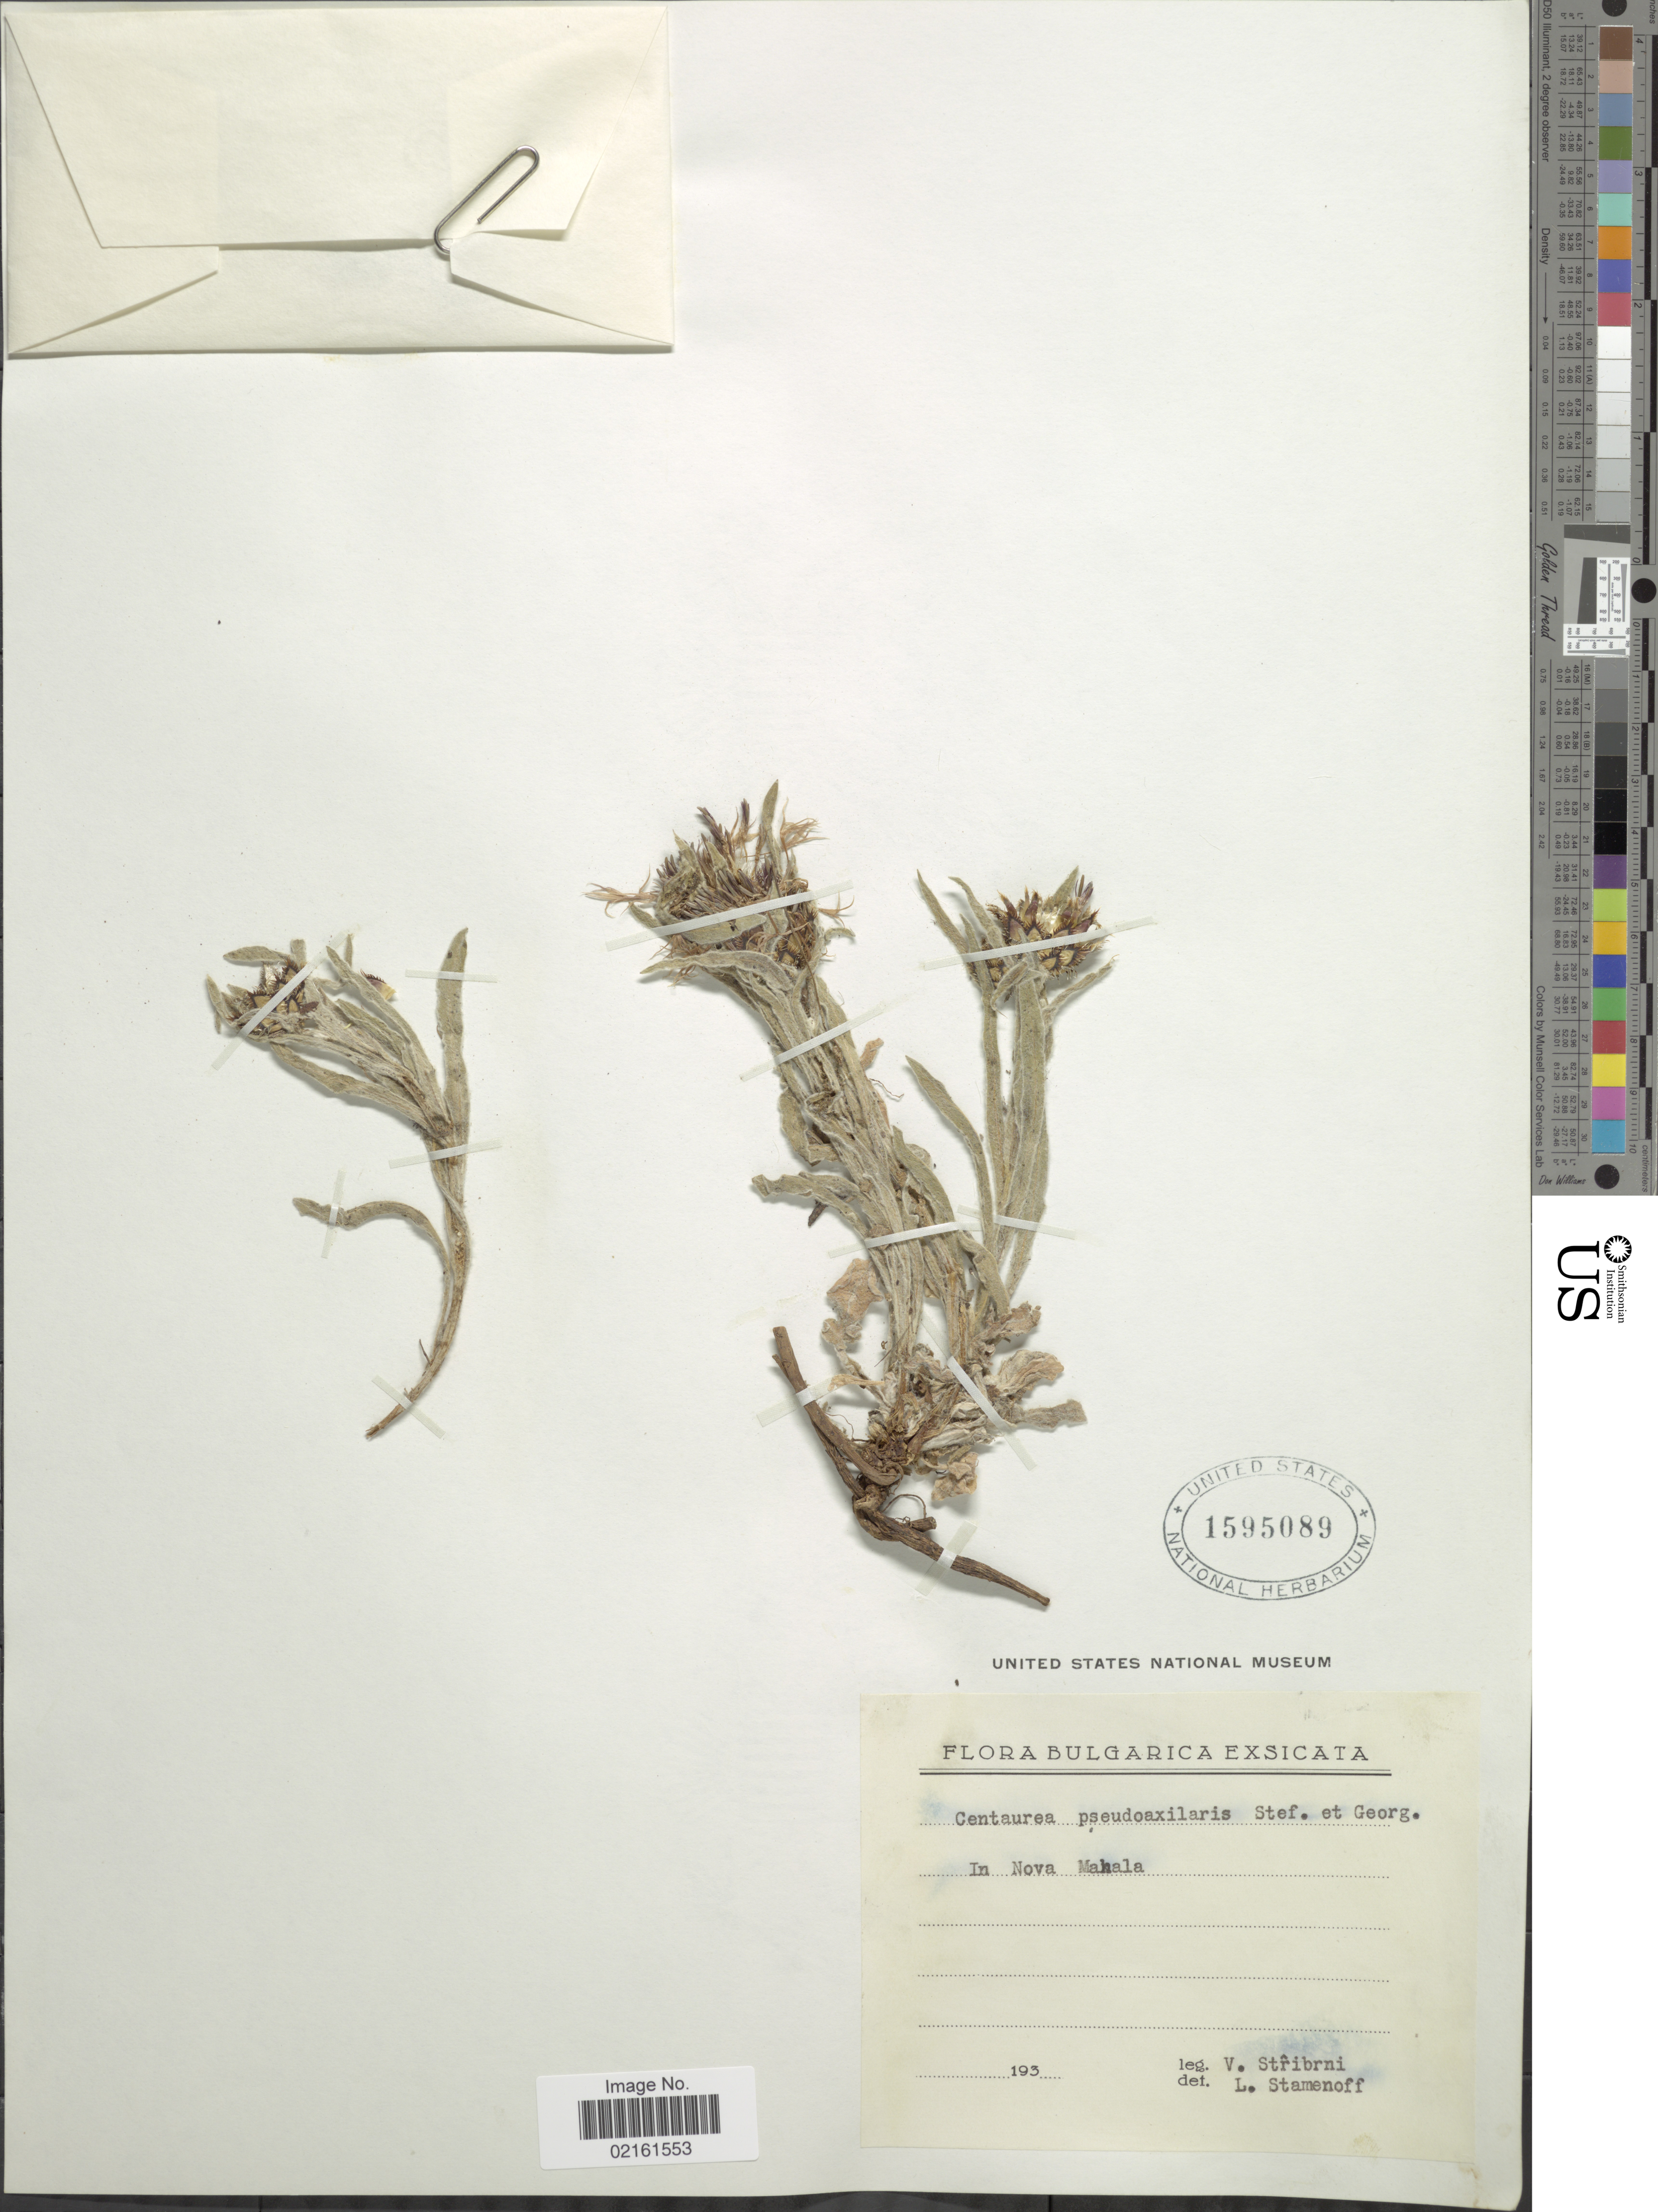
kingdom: Plantae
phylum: Tracheophyta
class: Magnoliopsida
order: Asterales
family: Asteraceae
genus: Centaurea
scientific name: Centaurea pseudoaxillaris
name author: Stef. ex T. Georgiev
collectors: V. Stribrny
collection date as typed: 193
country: Bulgaria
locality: Nova Mahala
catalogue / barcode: US 1595089